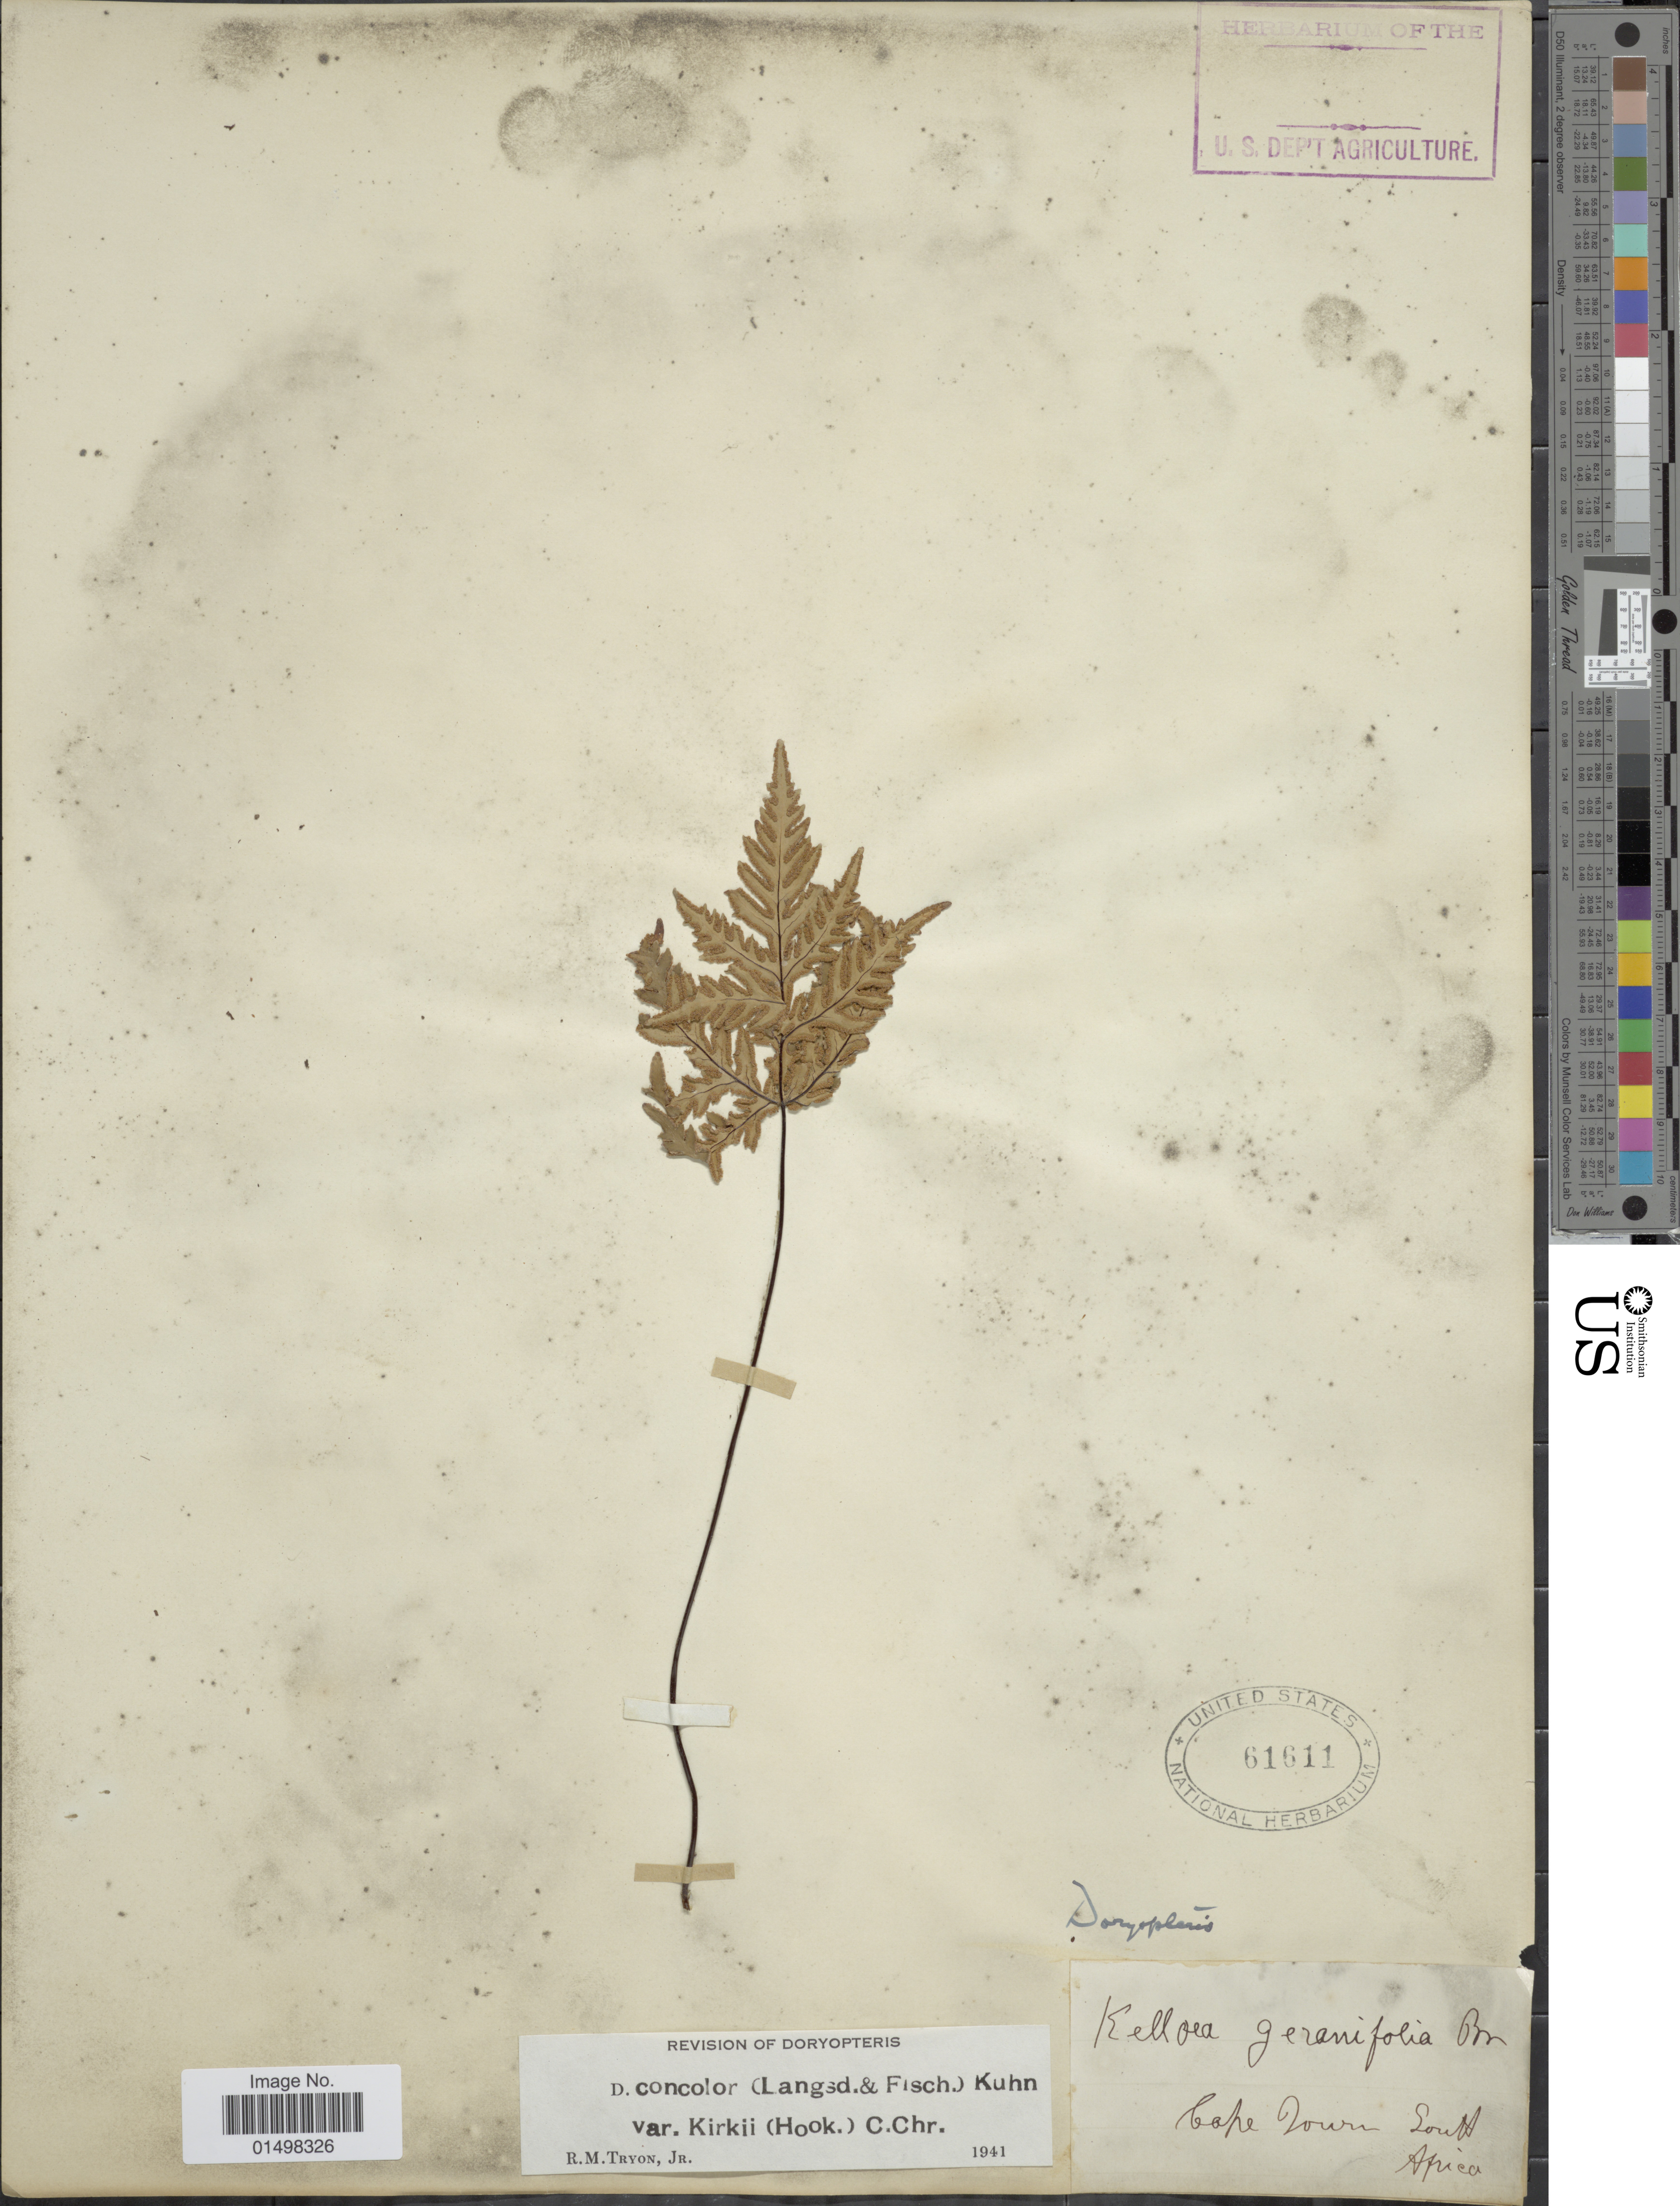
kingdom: Plantae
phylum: Tracheophyta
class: Polypodiopsida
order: Polypodiales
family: Pteridaceae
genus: Doryopteris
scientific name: Doryopteris concolor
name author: (Langsd. & Fisch.) Kuhn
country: South Africa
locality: Cape Town.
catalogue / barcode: US 61611